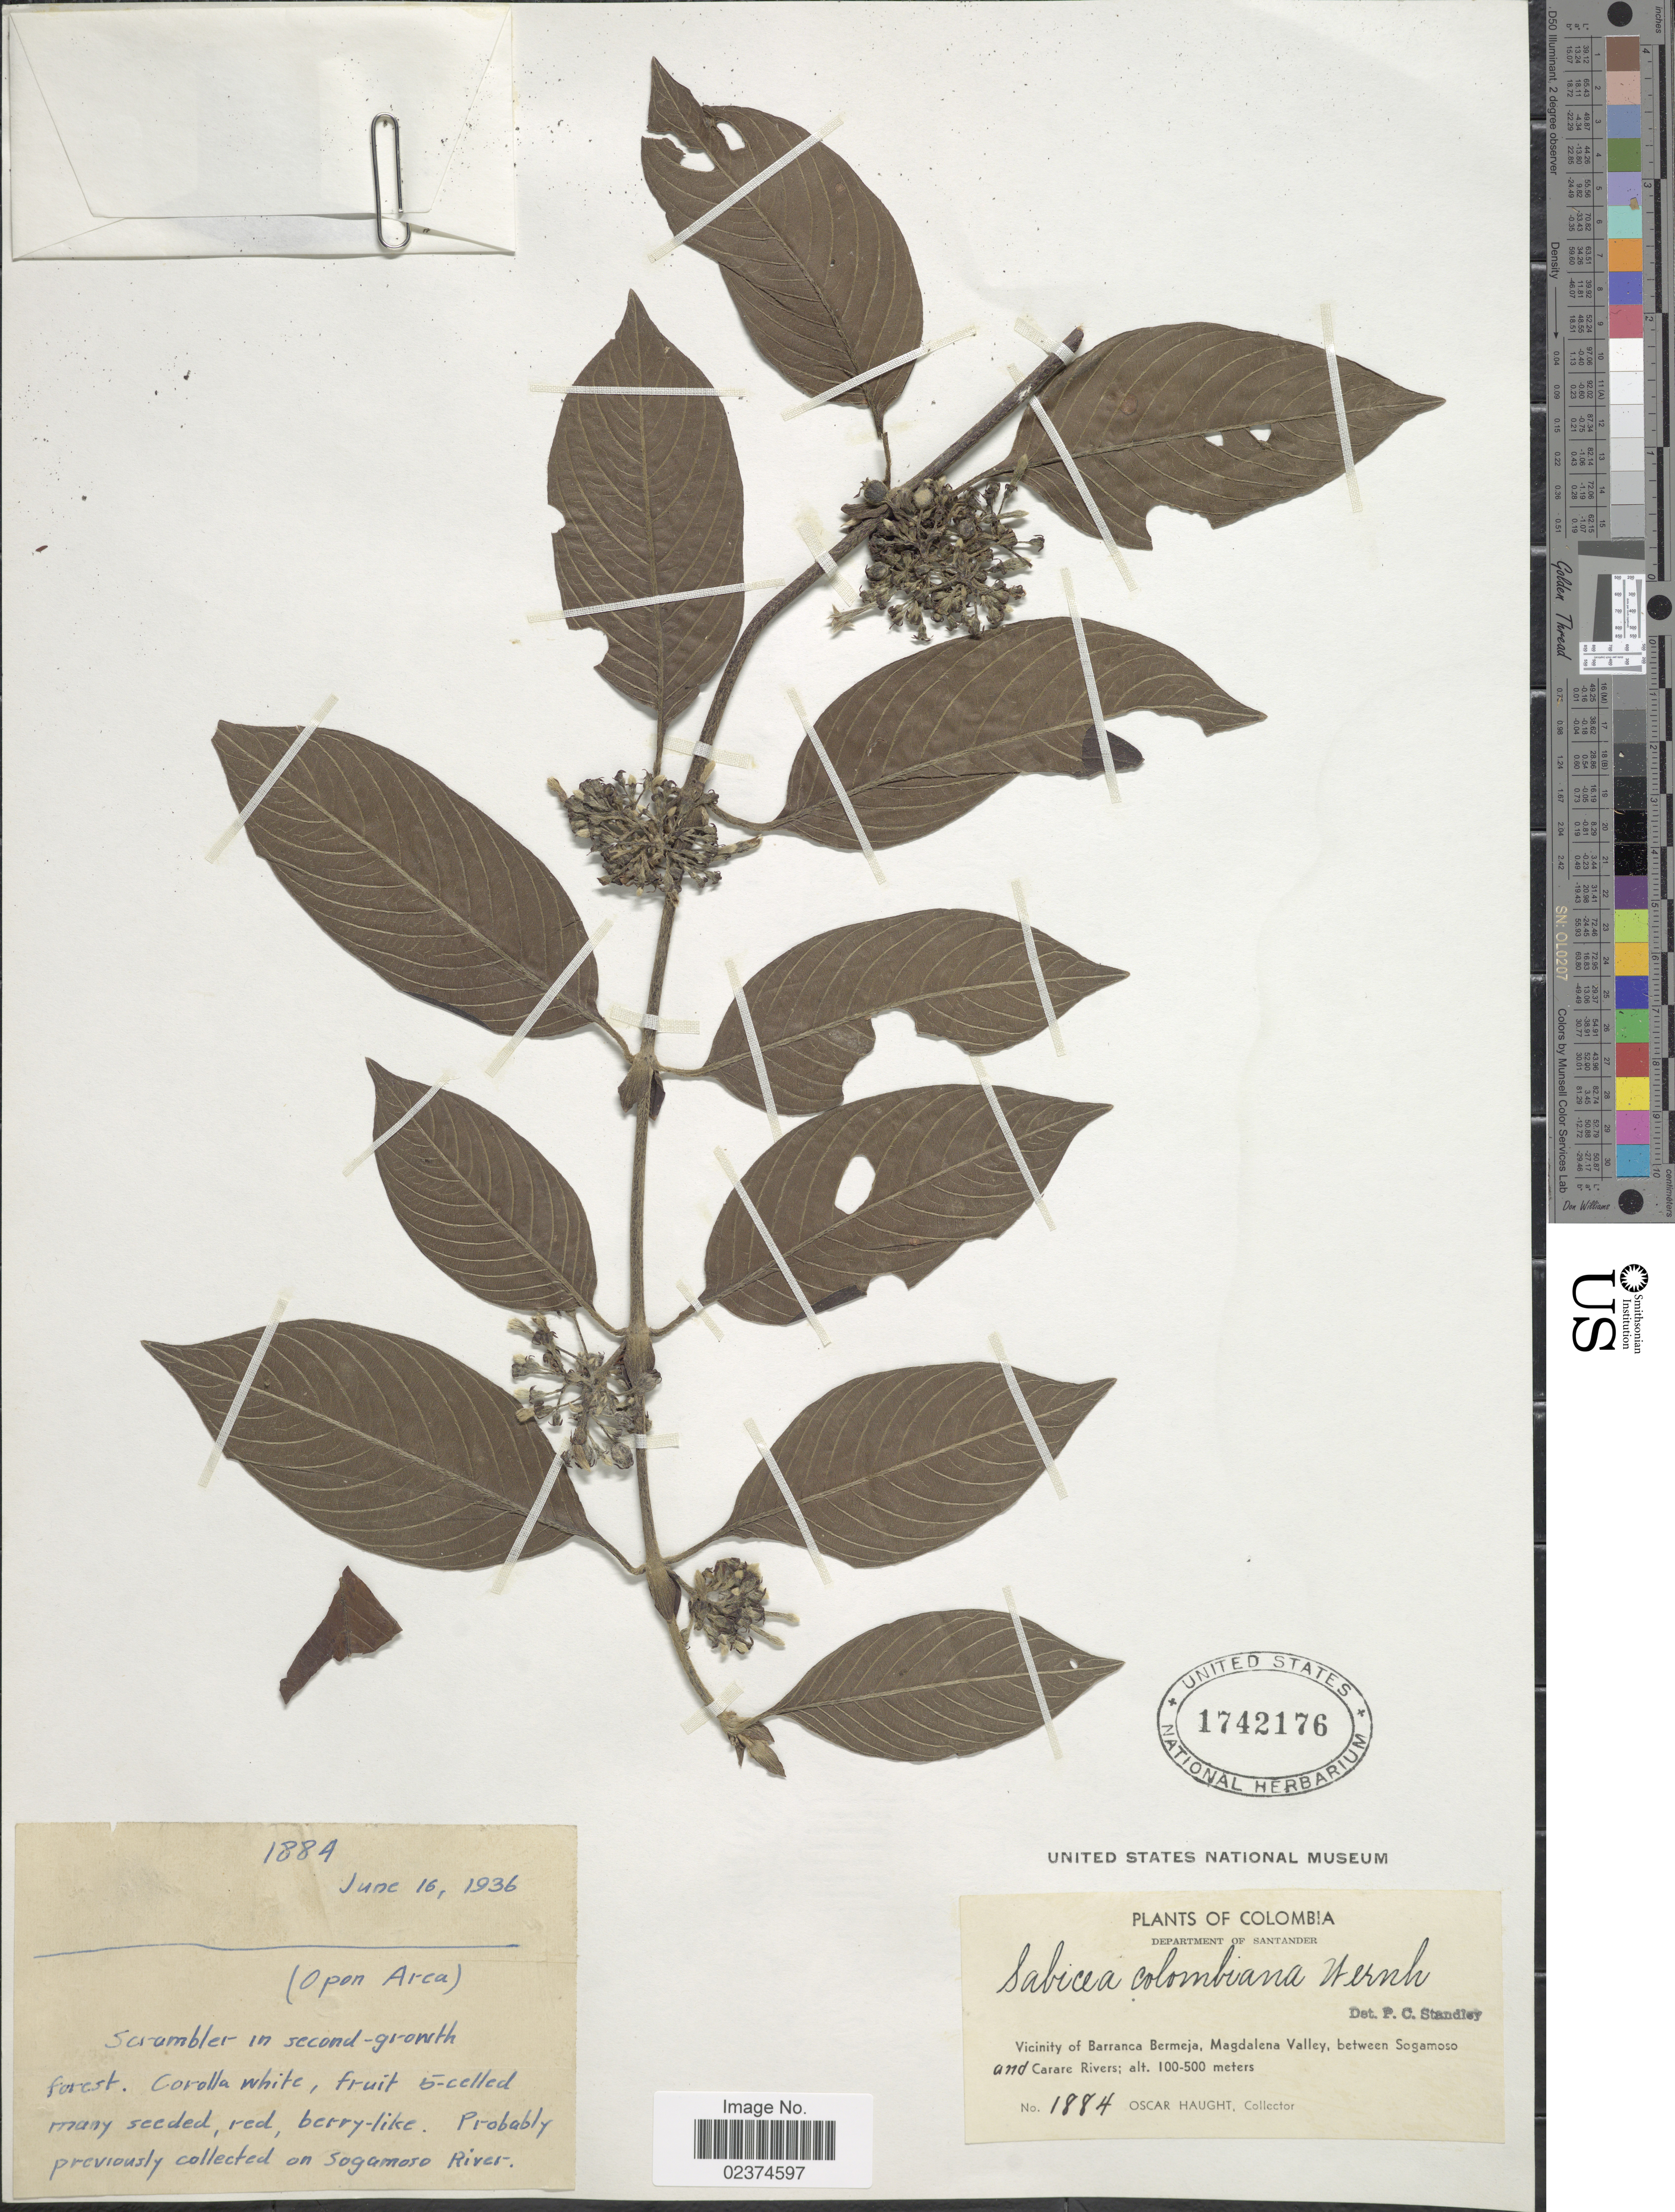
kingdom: Plantae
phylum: Tracheophyta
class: Magnoliopsida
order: Gentianales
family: Rubiaceae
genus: Sabicea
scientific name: Sabicea colombiana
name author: Wernham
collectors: O. Haught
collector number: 1884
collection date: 1936-06-16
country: Colombia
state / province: Santander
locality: Vicinity of Barranca Bermeja, Magdalena Valley, between Sogamoso and Carare Rivers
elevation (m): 100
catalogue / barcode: US 1742176